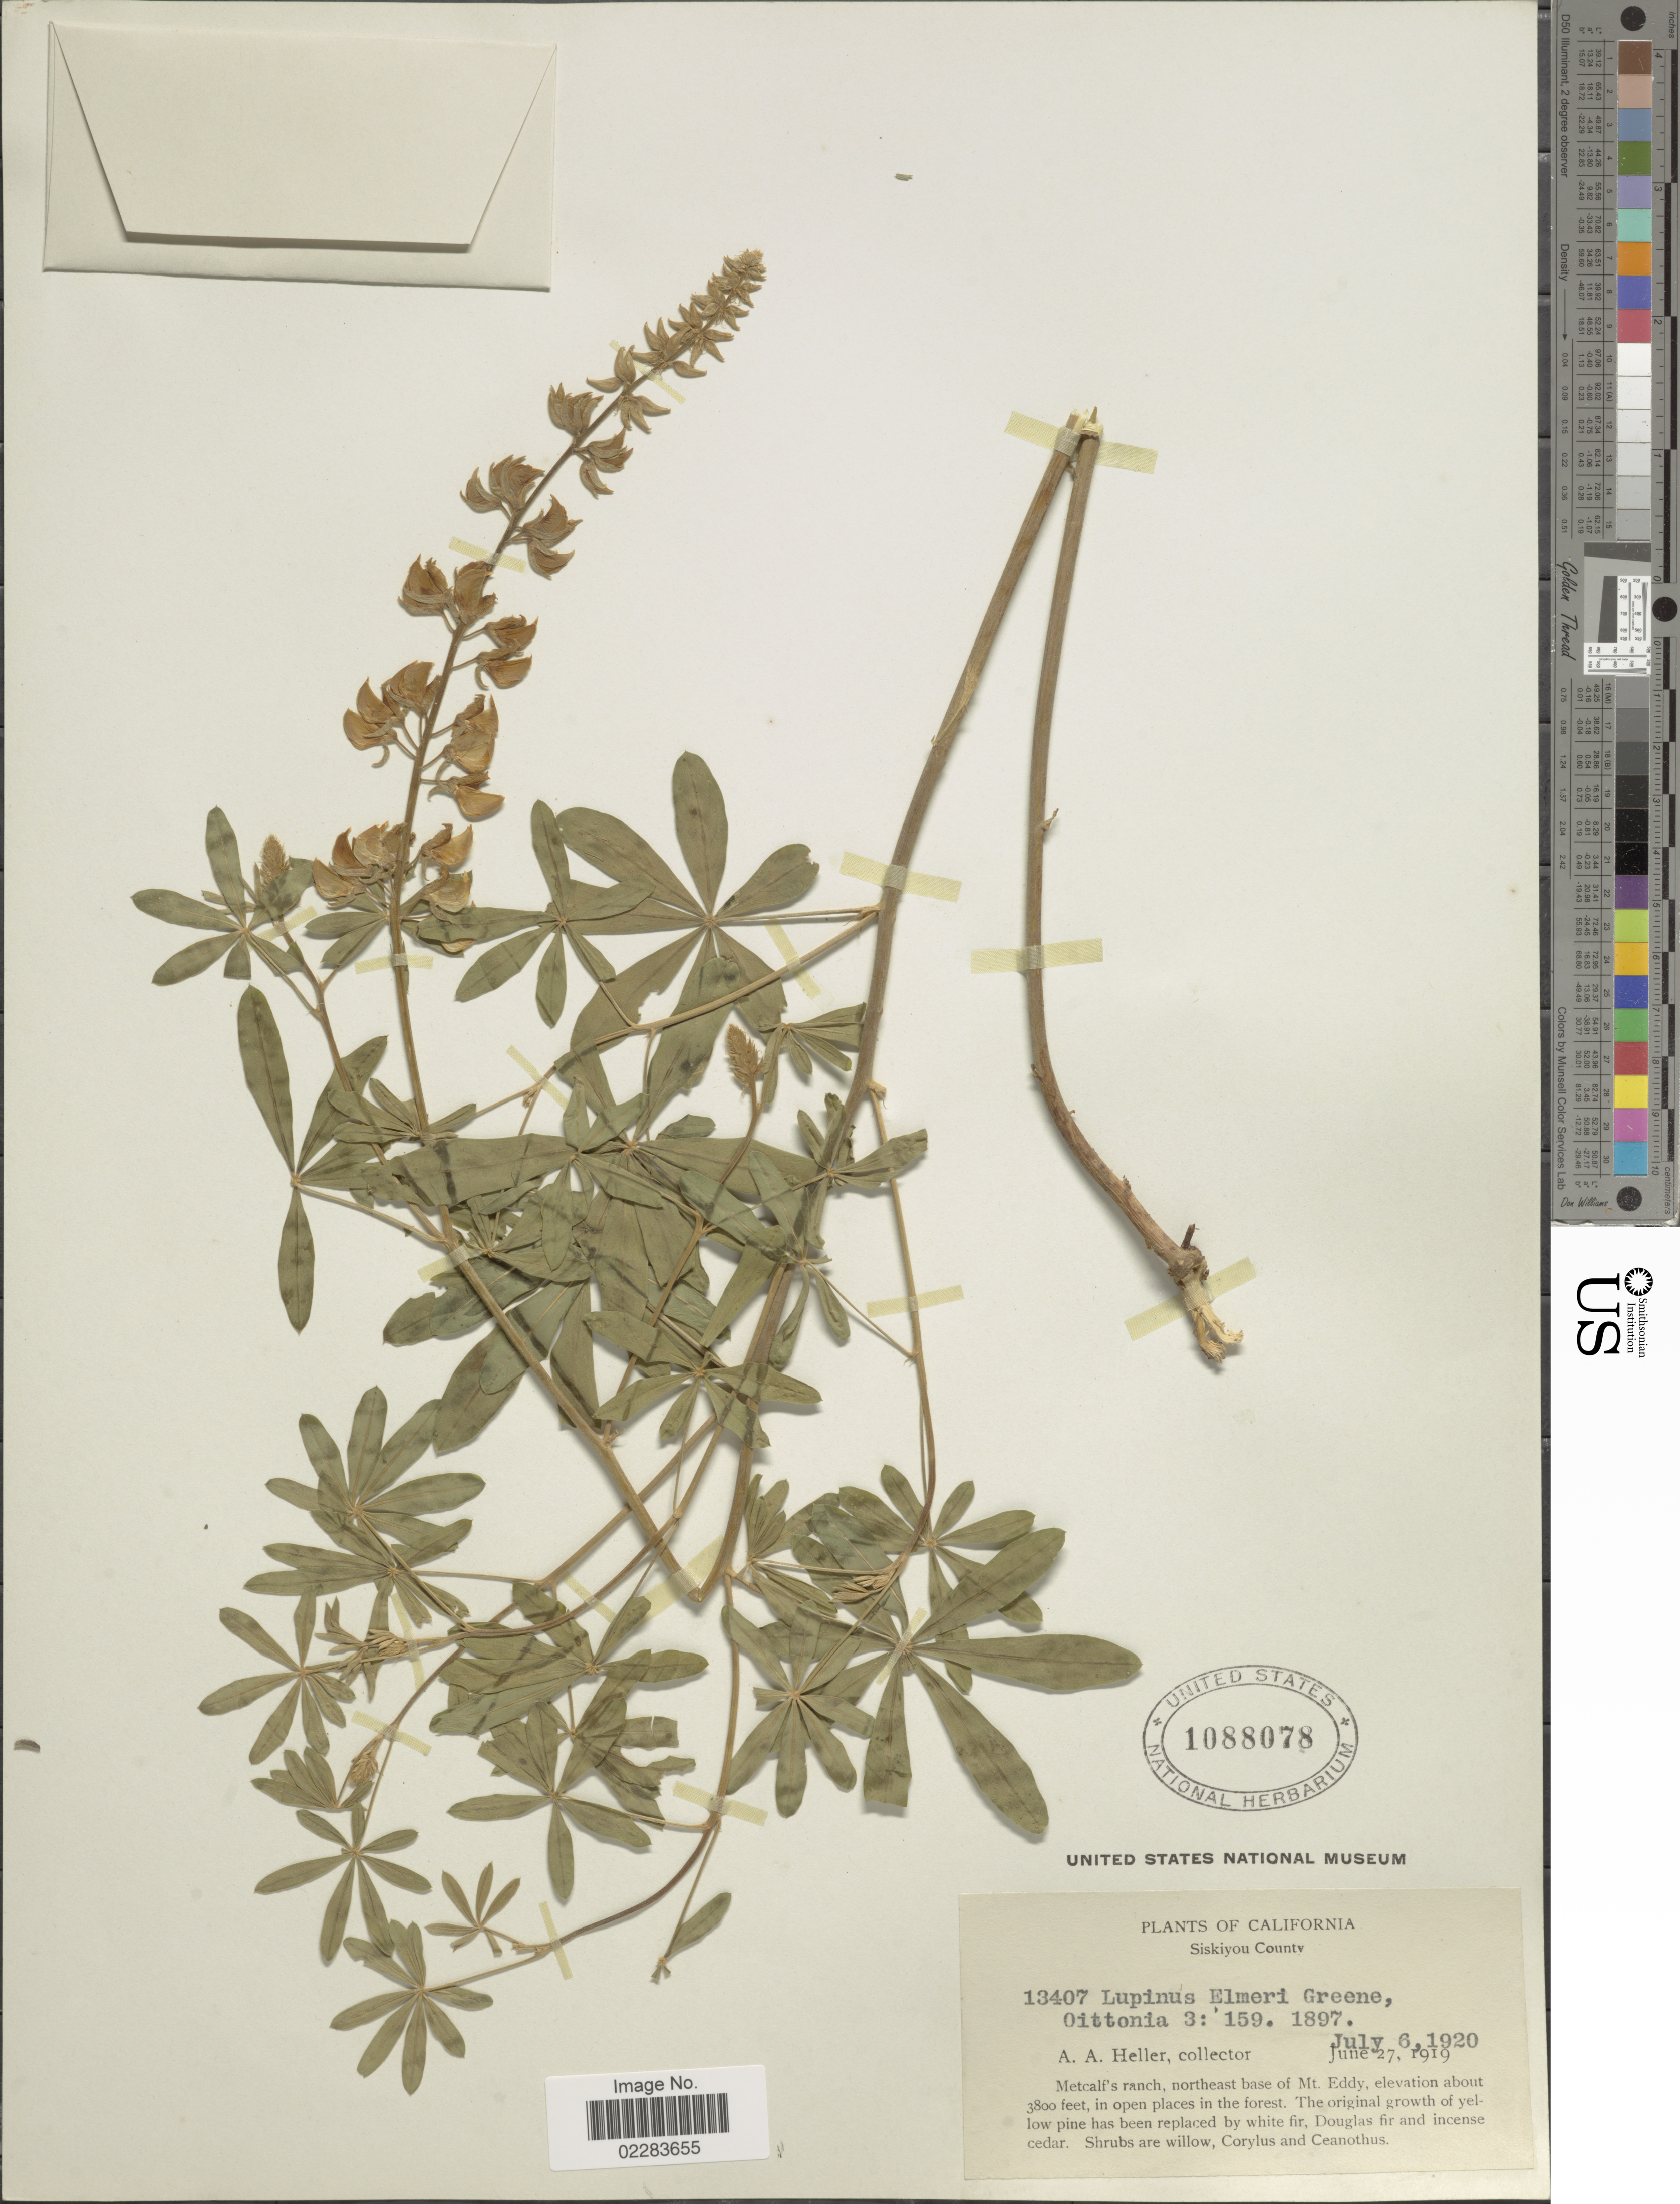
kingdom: Plantae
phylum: Tracheophyta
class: Magnoliopsida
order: Fabales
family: Fabaceae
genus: Lupinus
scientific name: Lupinus albicaulis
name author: Douglas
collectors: A. A. Heller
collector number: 13407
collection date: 1920-07-06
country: United States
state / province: California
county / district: Siskiyou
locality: Siskiyou County. Metcalf's ranch, northeast base of Mt. Eddy.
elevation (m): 1158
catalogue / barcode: US 1088078